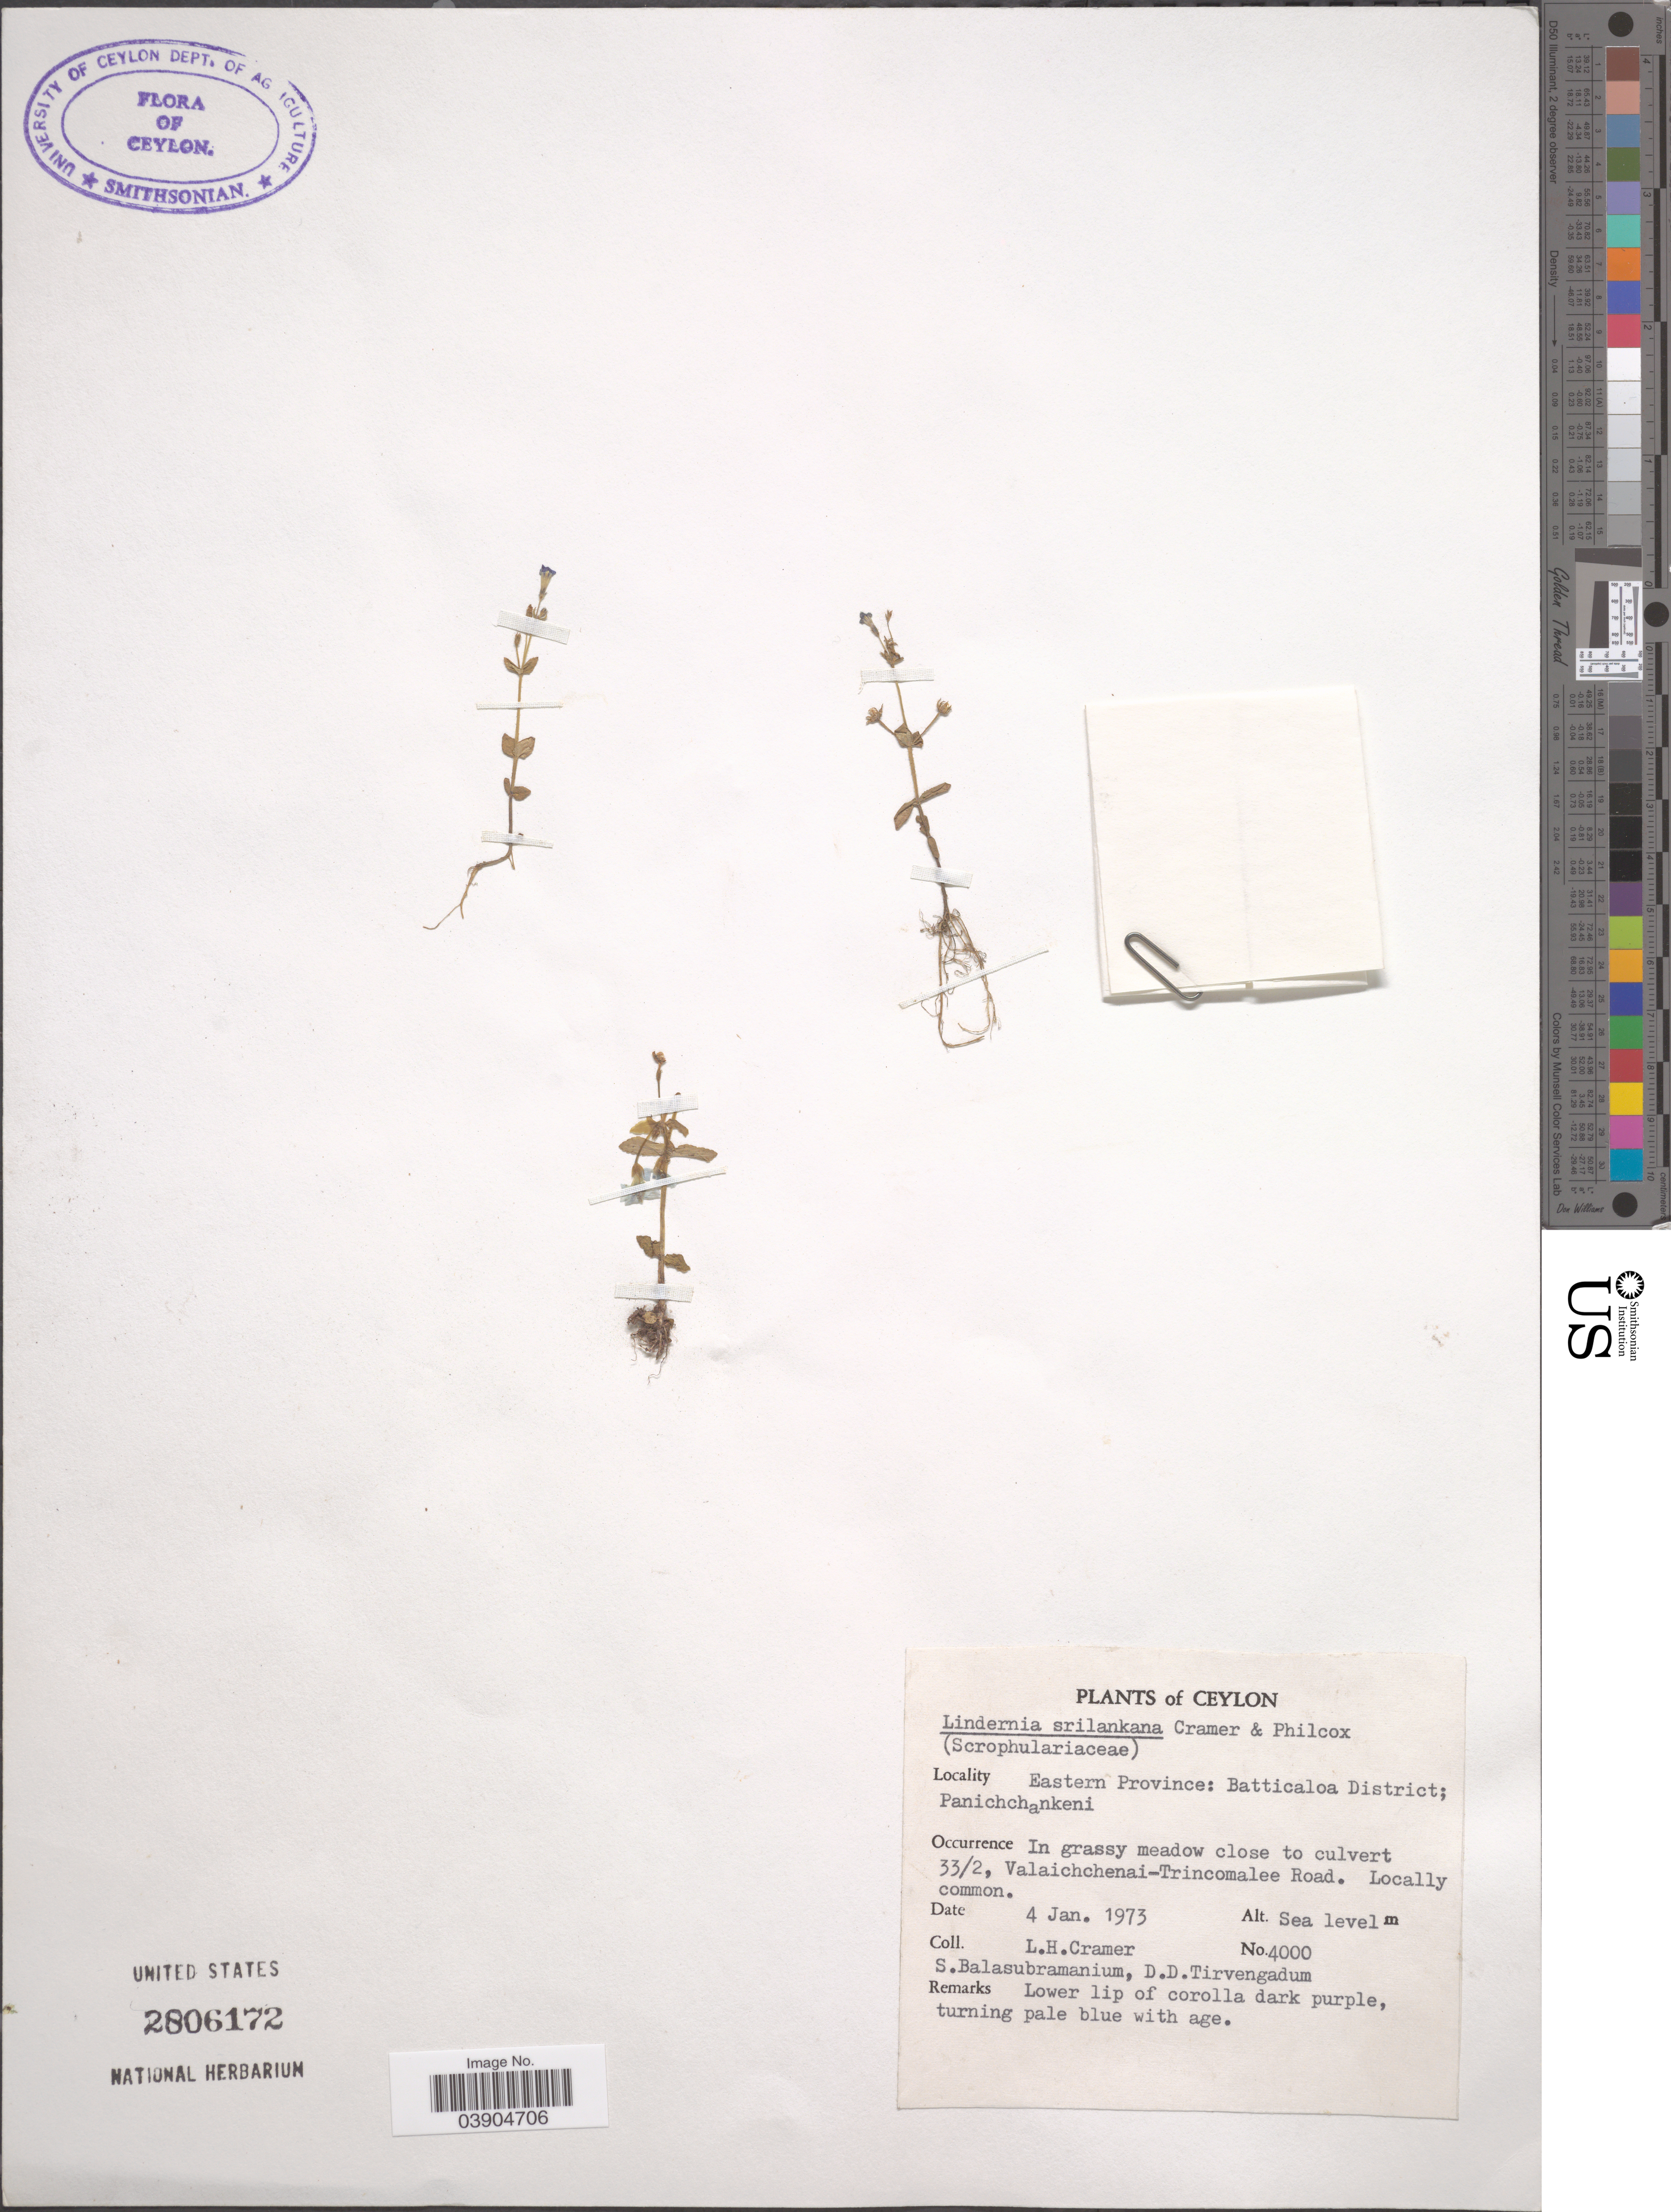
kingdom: Plantae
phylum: Tracheophyta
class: Magnoliopsida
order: Lamiales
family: Linderniaceae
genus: Lindernia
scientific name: Lindernia srilankana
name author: L.H. Cramer & Philcox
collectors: L. H. Cramer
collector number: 4000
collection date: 1973-01-04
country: Sri Lanka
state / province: Eastern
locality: Ceylon. Batticaloa District; Panichchankeni. Close to culvert 33/2, Valaichchenai-Trincomalee Road.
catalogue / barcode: US 2806172